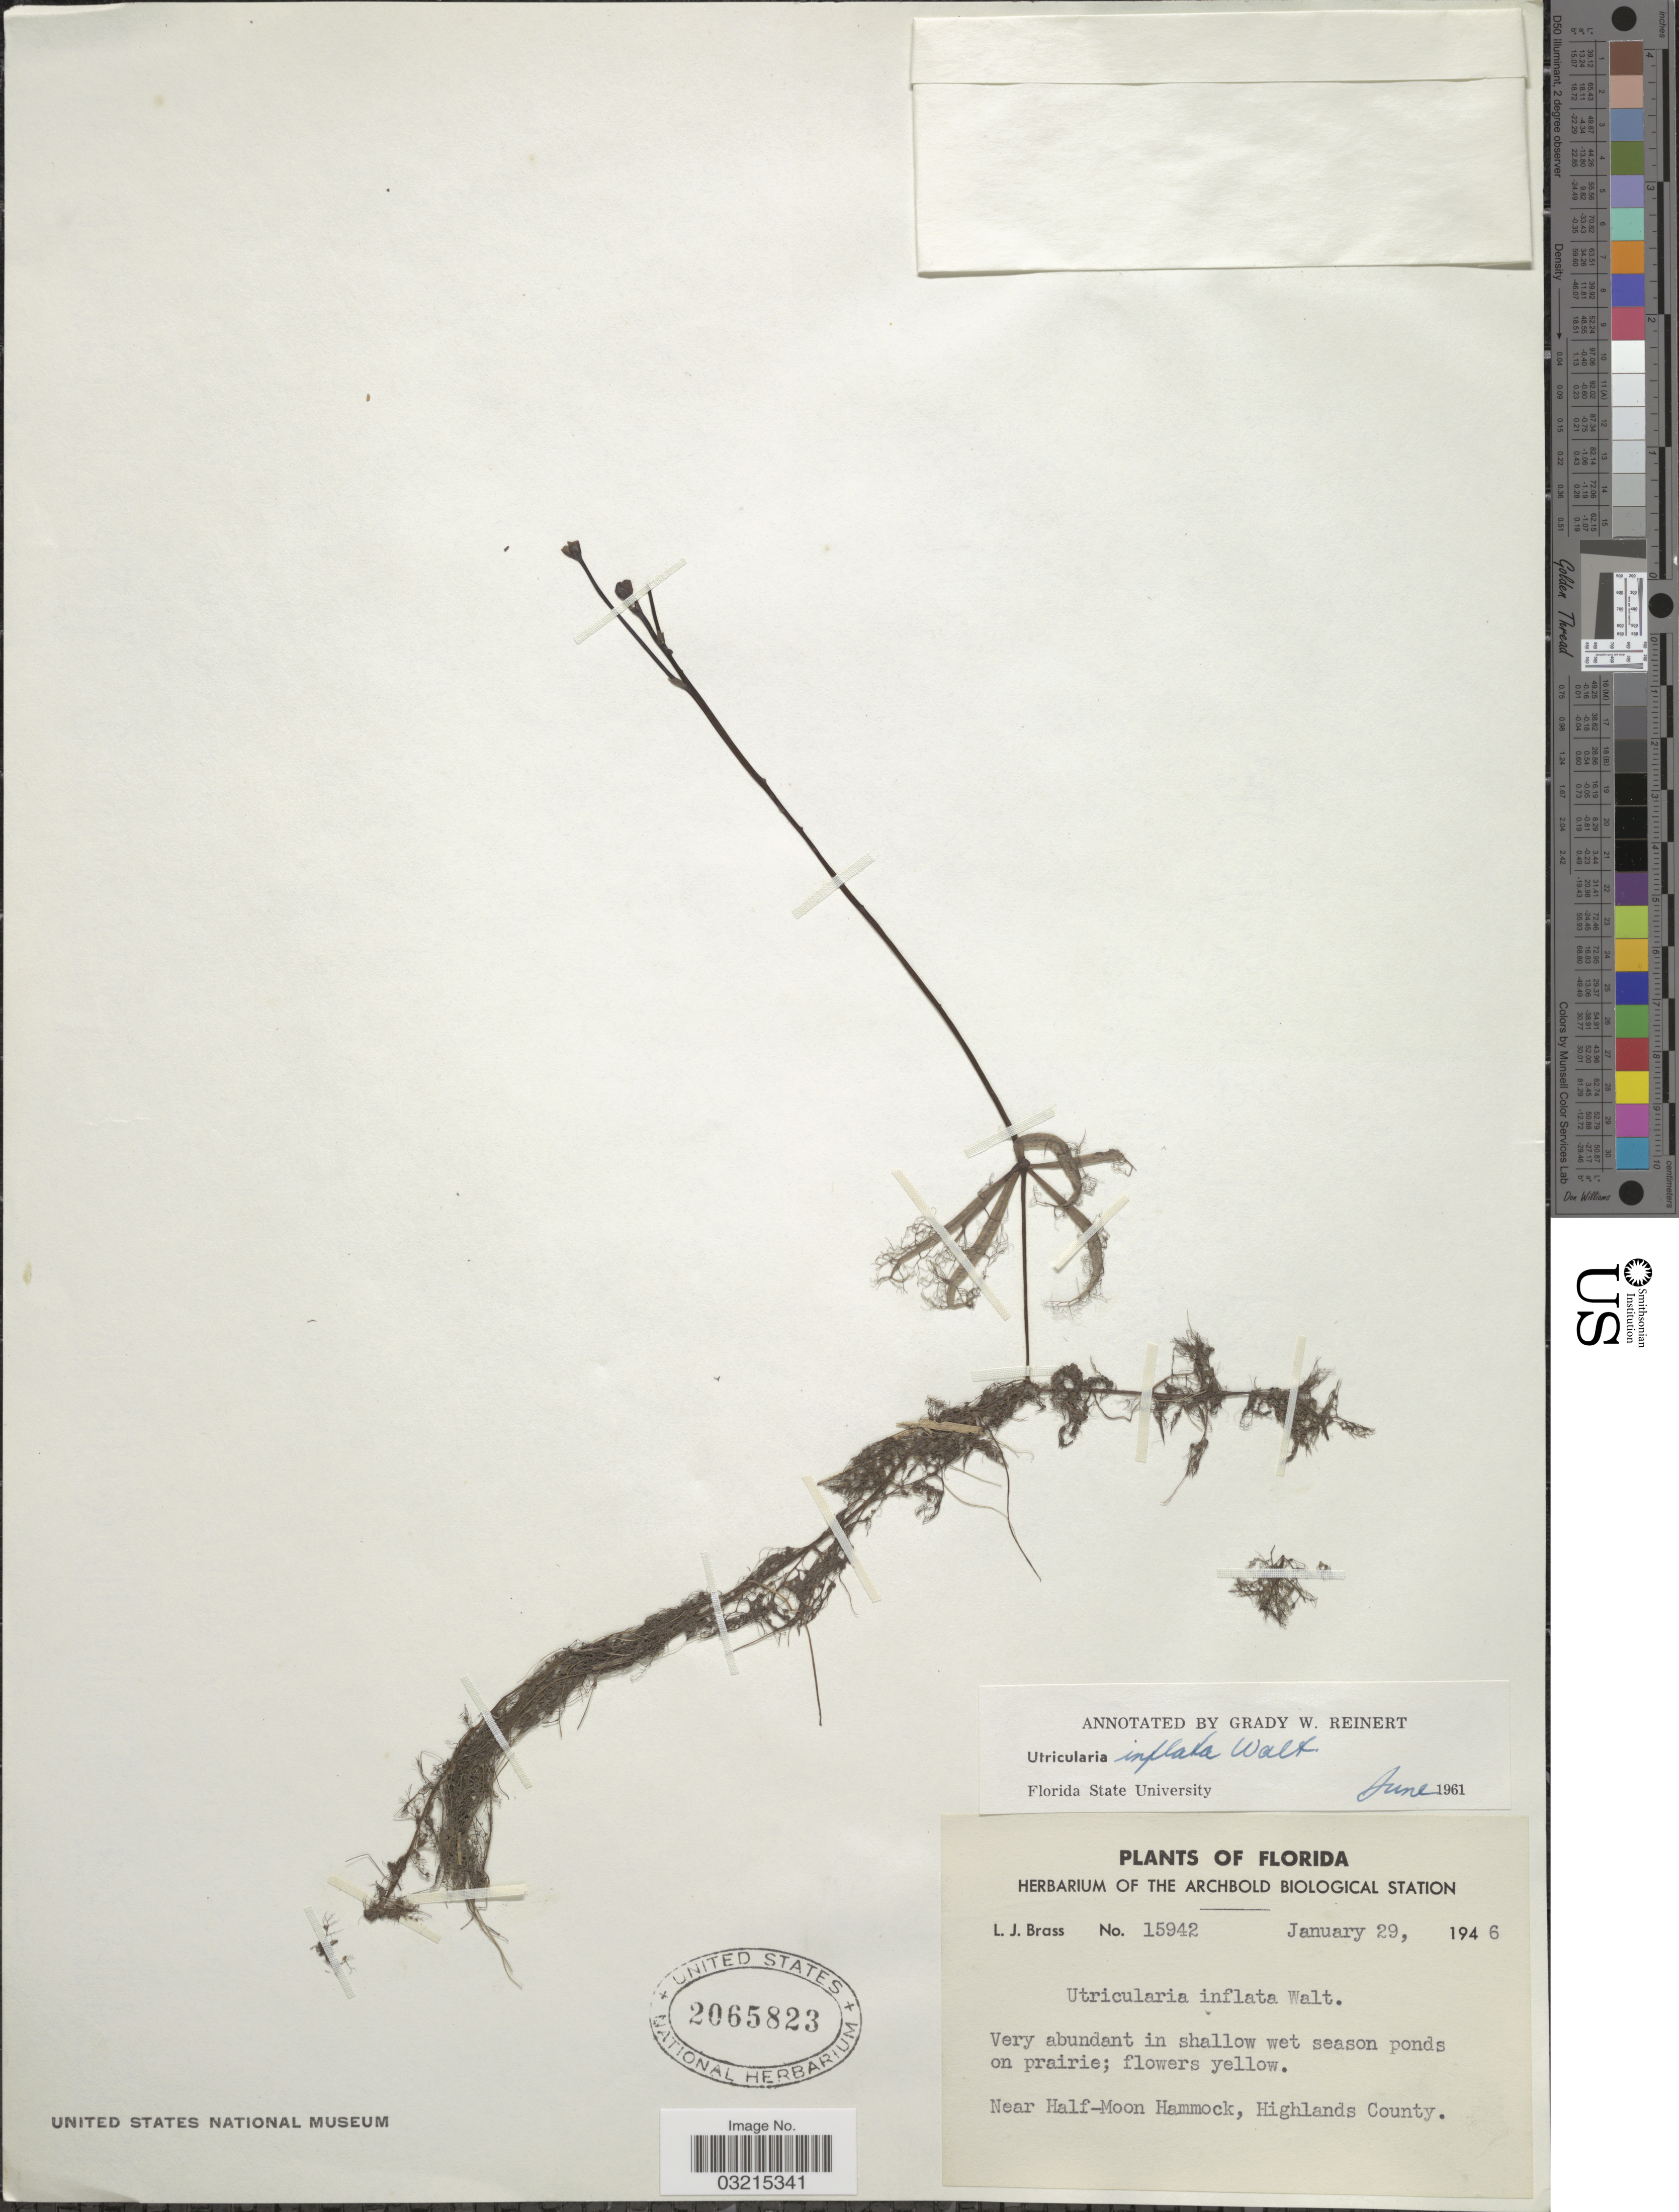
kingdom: Plantae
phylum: Tracheophyta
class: Magnoliopsida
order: Lamiales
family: Lentibulariaceae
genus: Utricularia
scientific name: Utricularia inflata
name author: Walter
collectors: L. J. Brass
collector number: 15942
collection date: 1946-01-29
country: United States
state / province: Florida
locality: Near Half-Moon Hammock, Highlands County.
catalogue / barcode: US 2065823